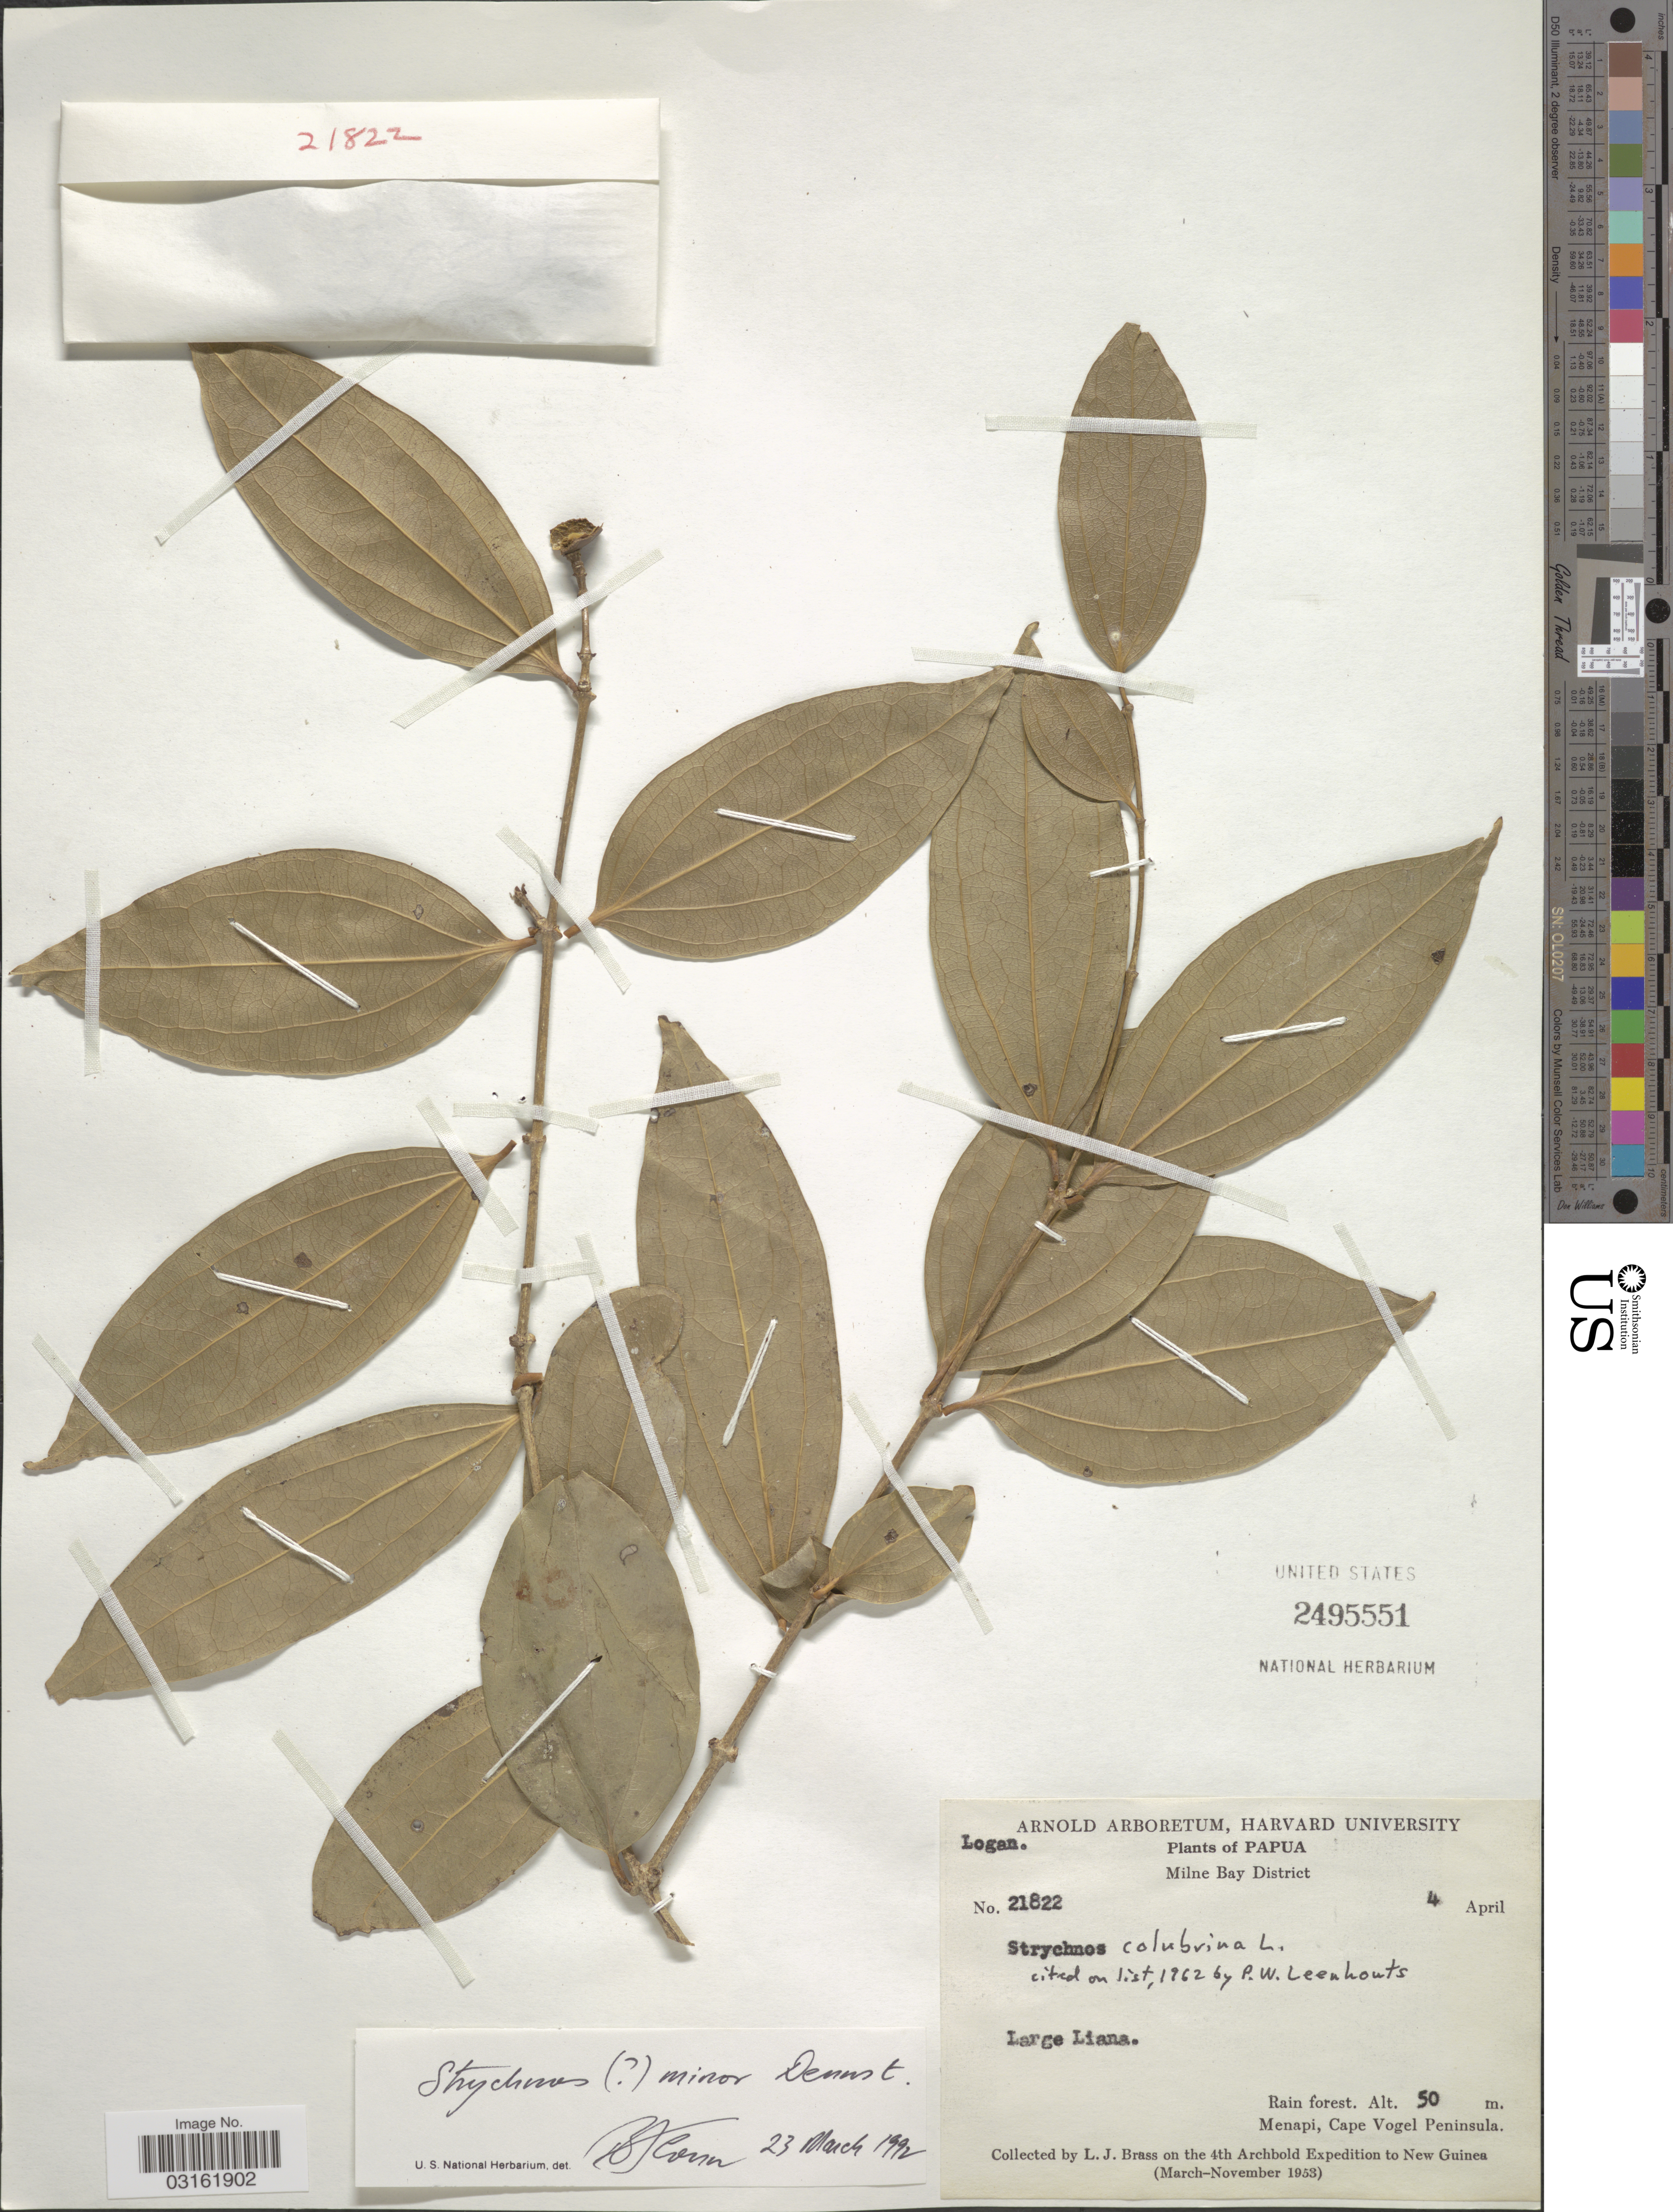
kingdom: Plantae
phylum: Tracheophyta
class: Magnoliopsida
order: Gentianales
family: Loganiaceae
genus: Strychnos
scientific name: Strychnos minor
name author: Dennst.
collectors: L. J. Brass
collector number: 21822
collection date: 1953-04-04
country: Papua New Guinea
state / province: Milne Bay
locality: Papua. Milne Bay District. Large Liana. Menapi, Cape Vogel Peninsula. New Guinea.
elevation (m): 50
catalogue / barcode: US 2495551